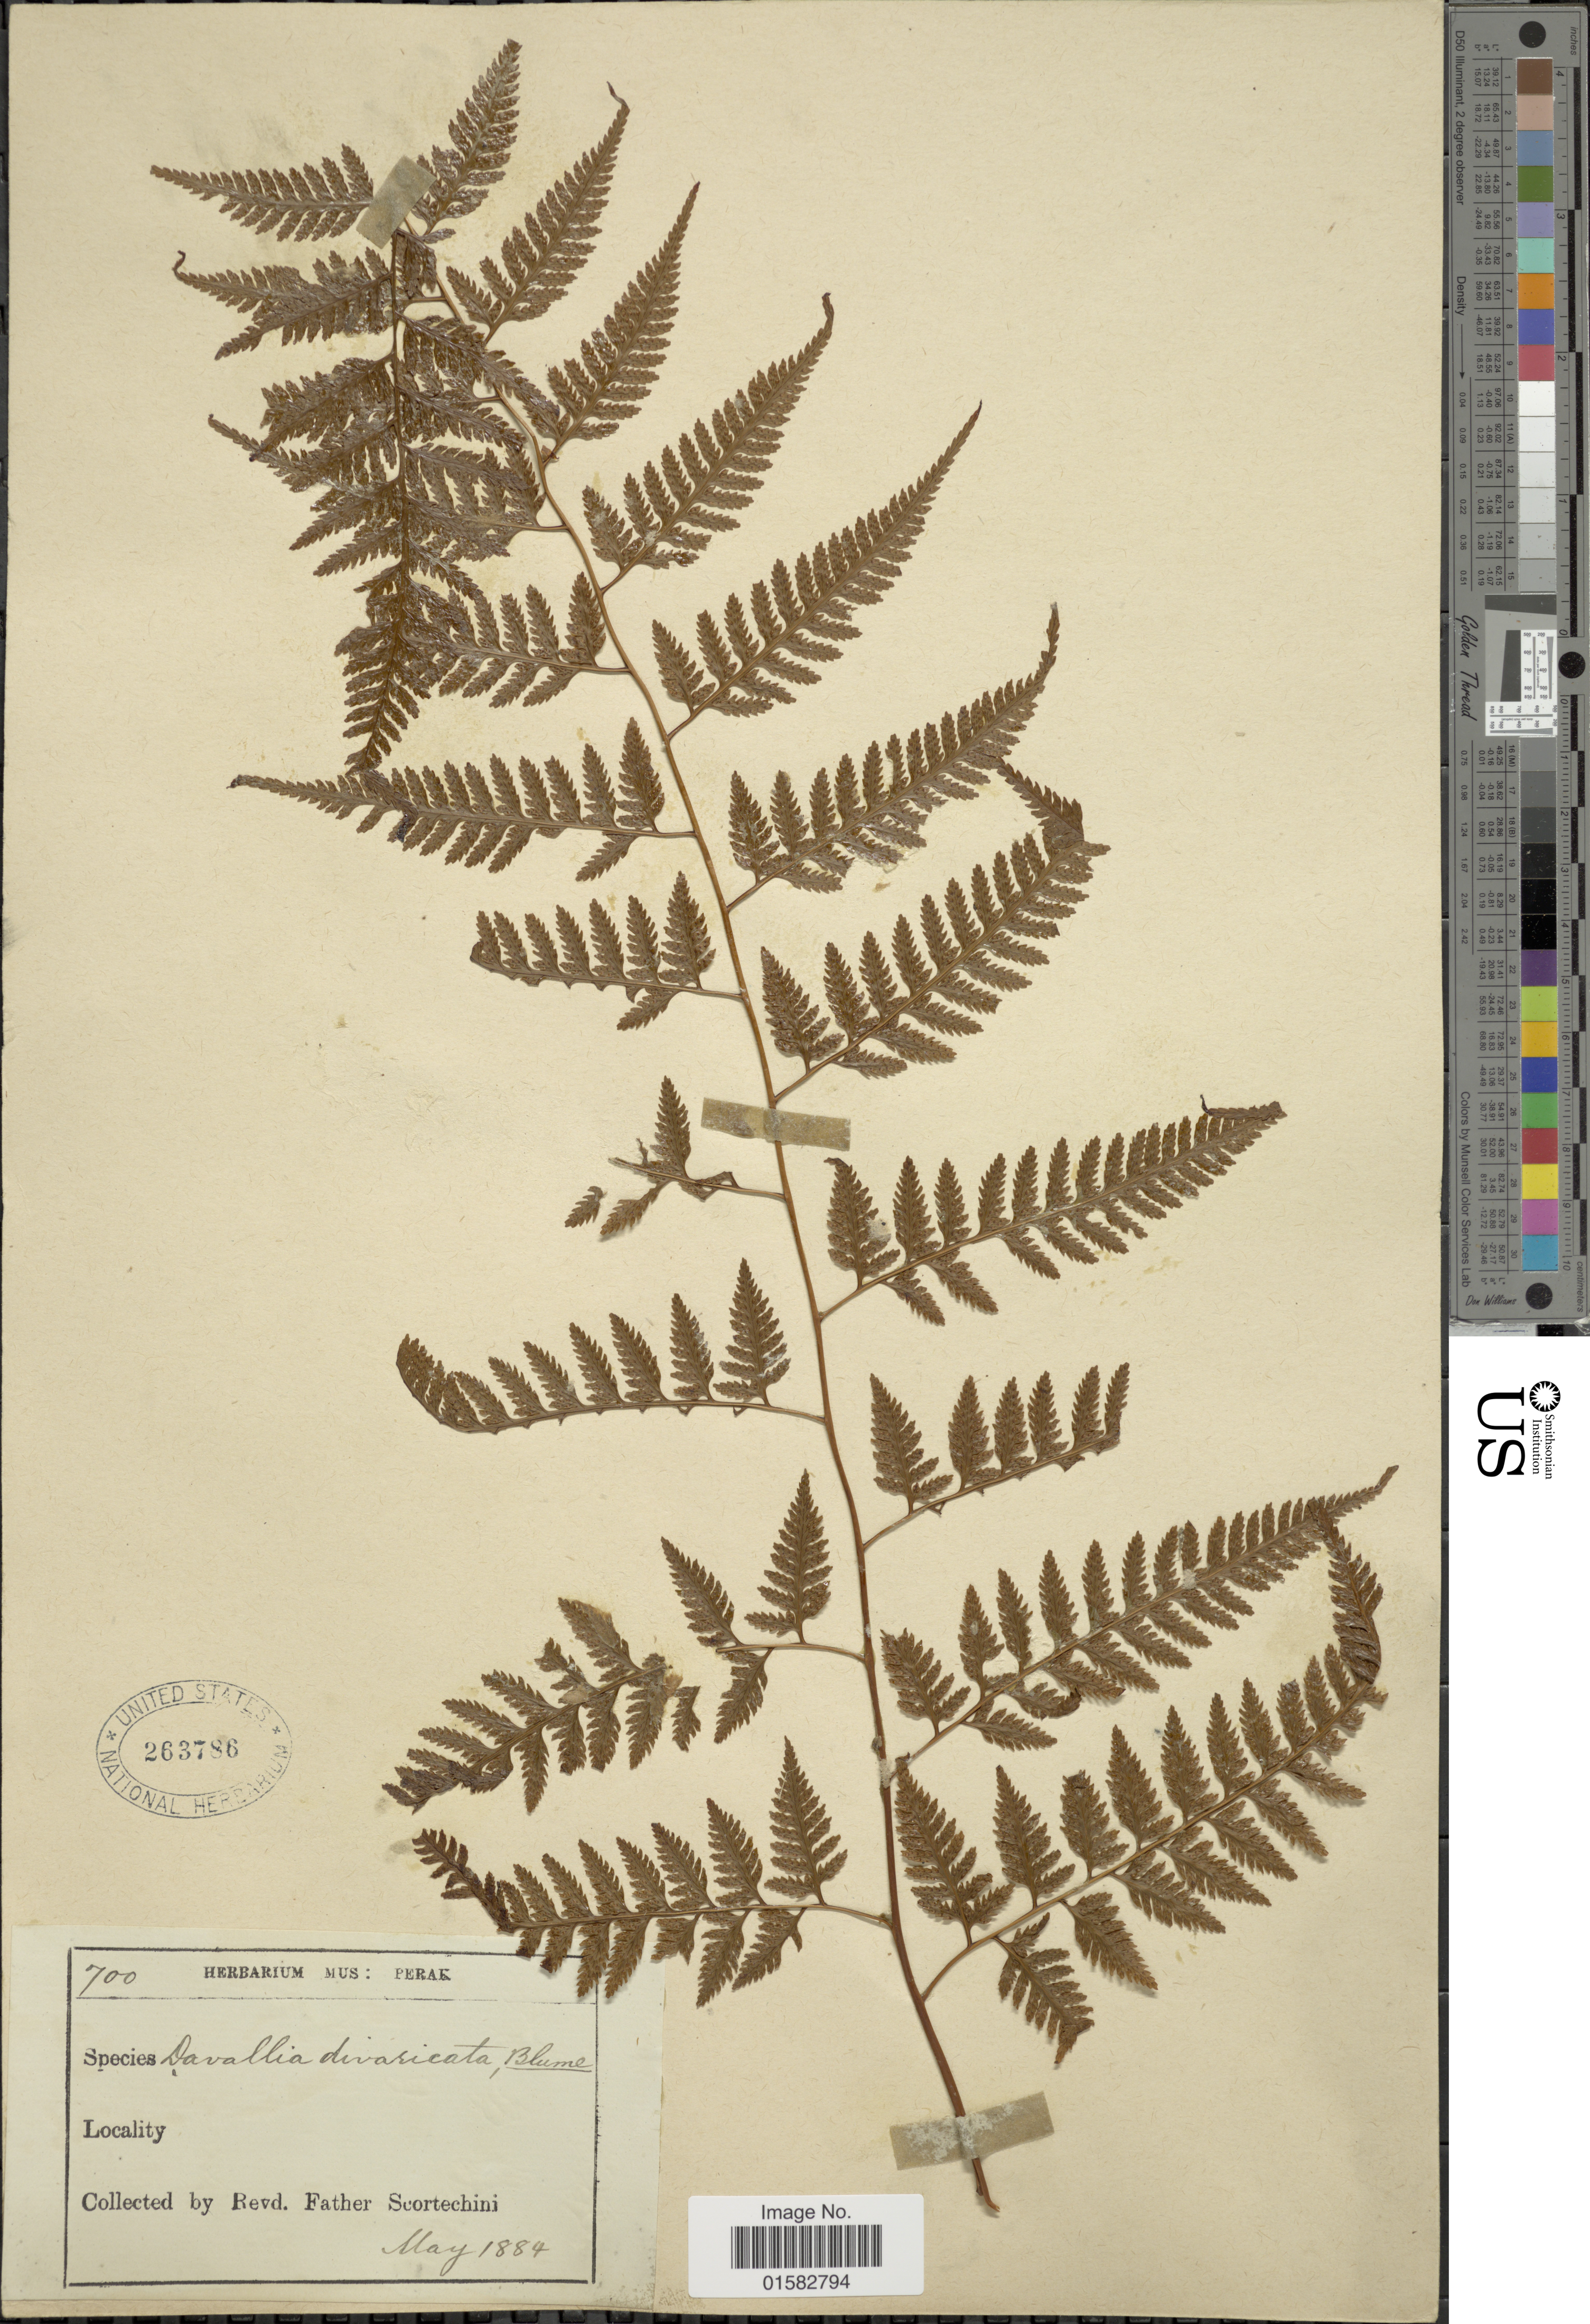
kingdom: Plantae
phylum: Tracheophyta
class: Polypodiopsida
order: Polypodiales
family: Davalliaceae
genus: Davallia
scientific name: Davallia divaricata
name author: Blume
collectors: Fr. Scortechini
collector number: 700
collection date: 1884-05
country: Malaysia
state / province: Perak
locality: Perak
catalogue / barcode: US 263786